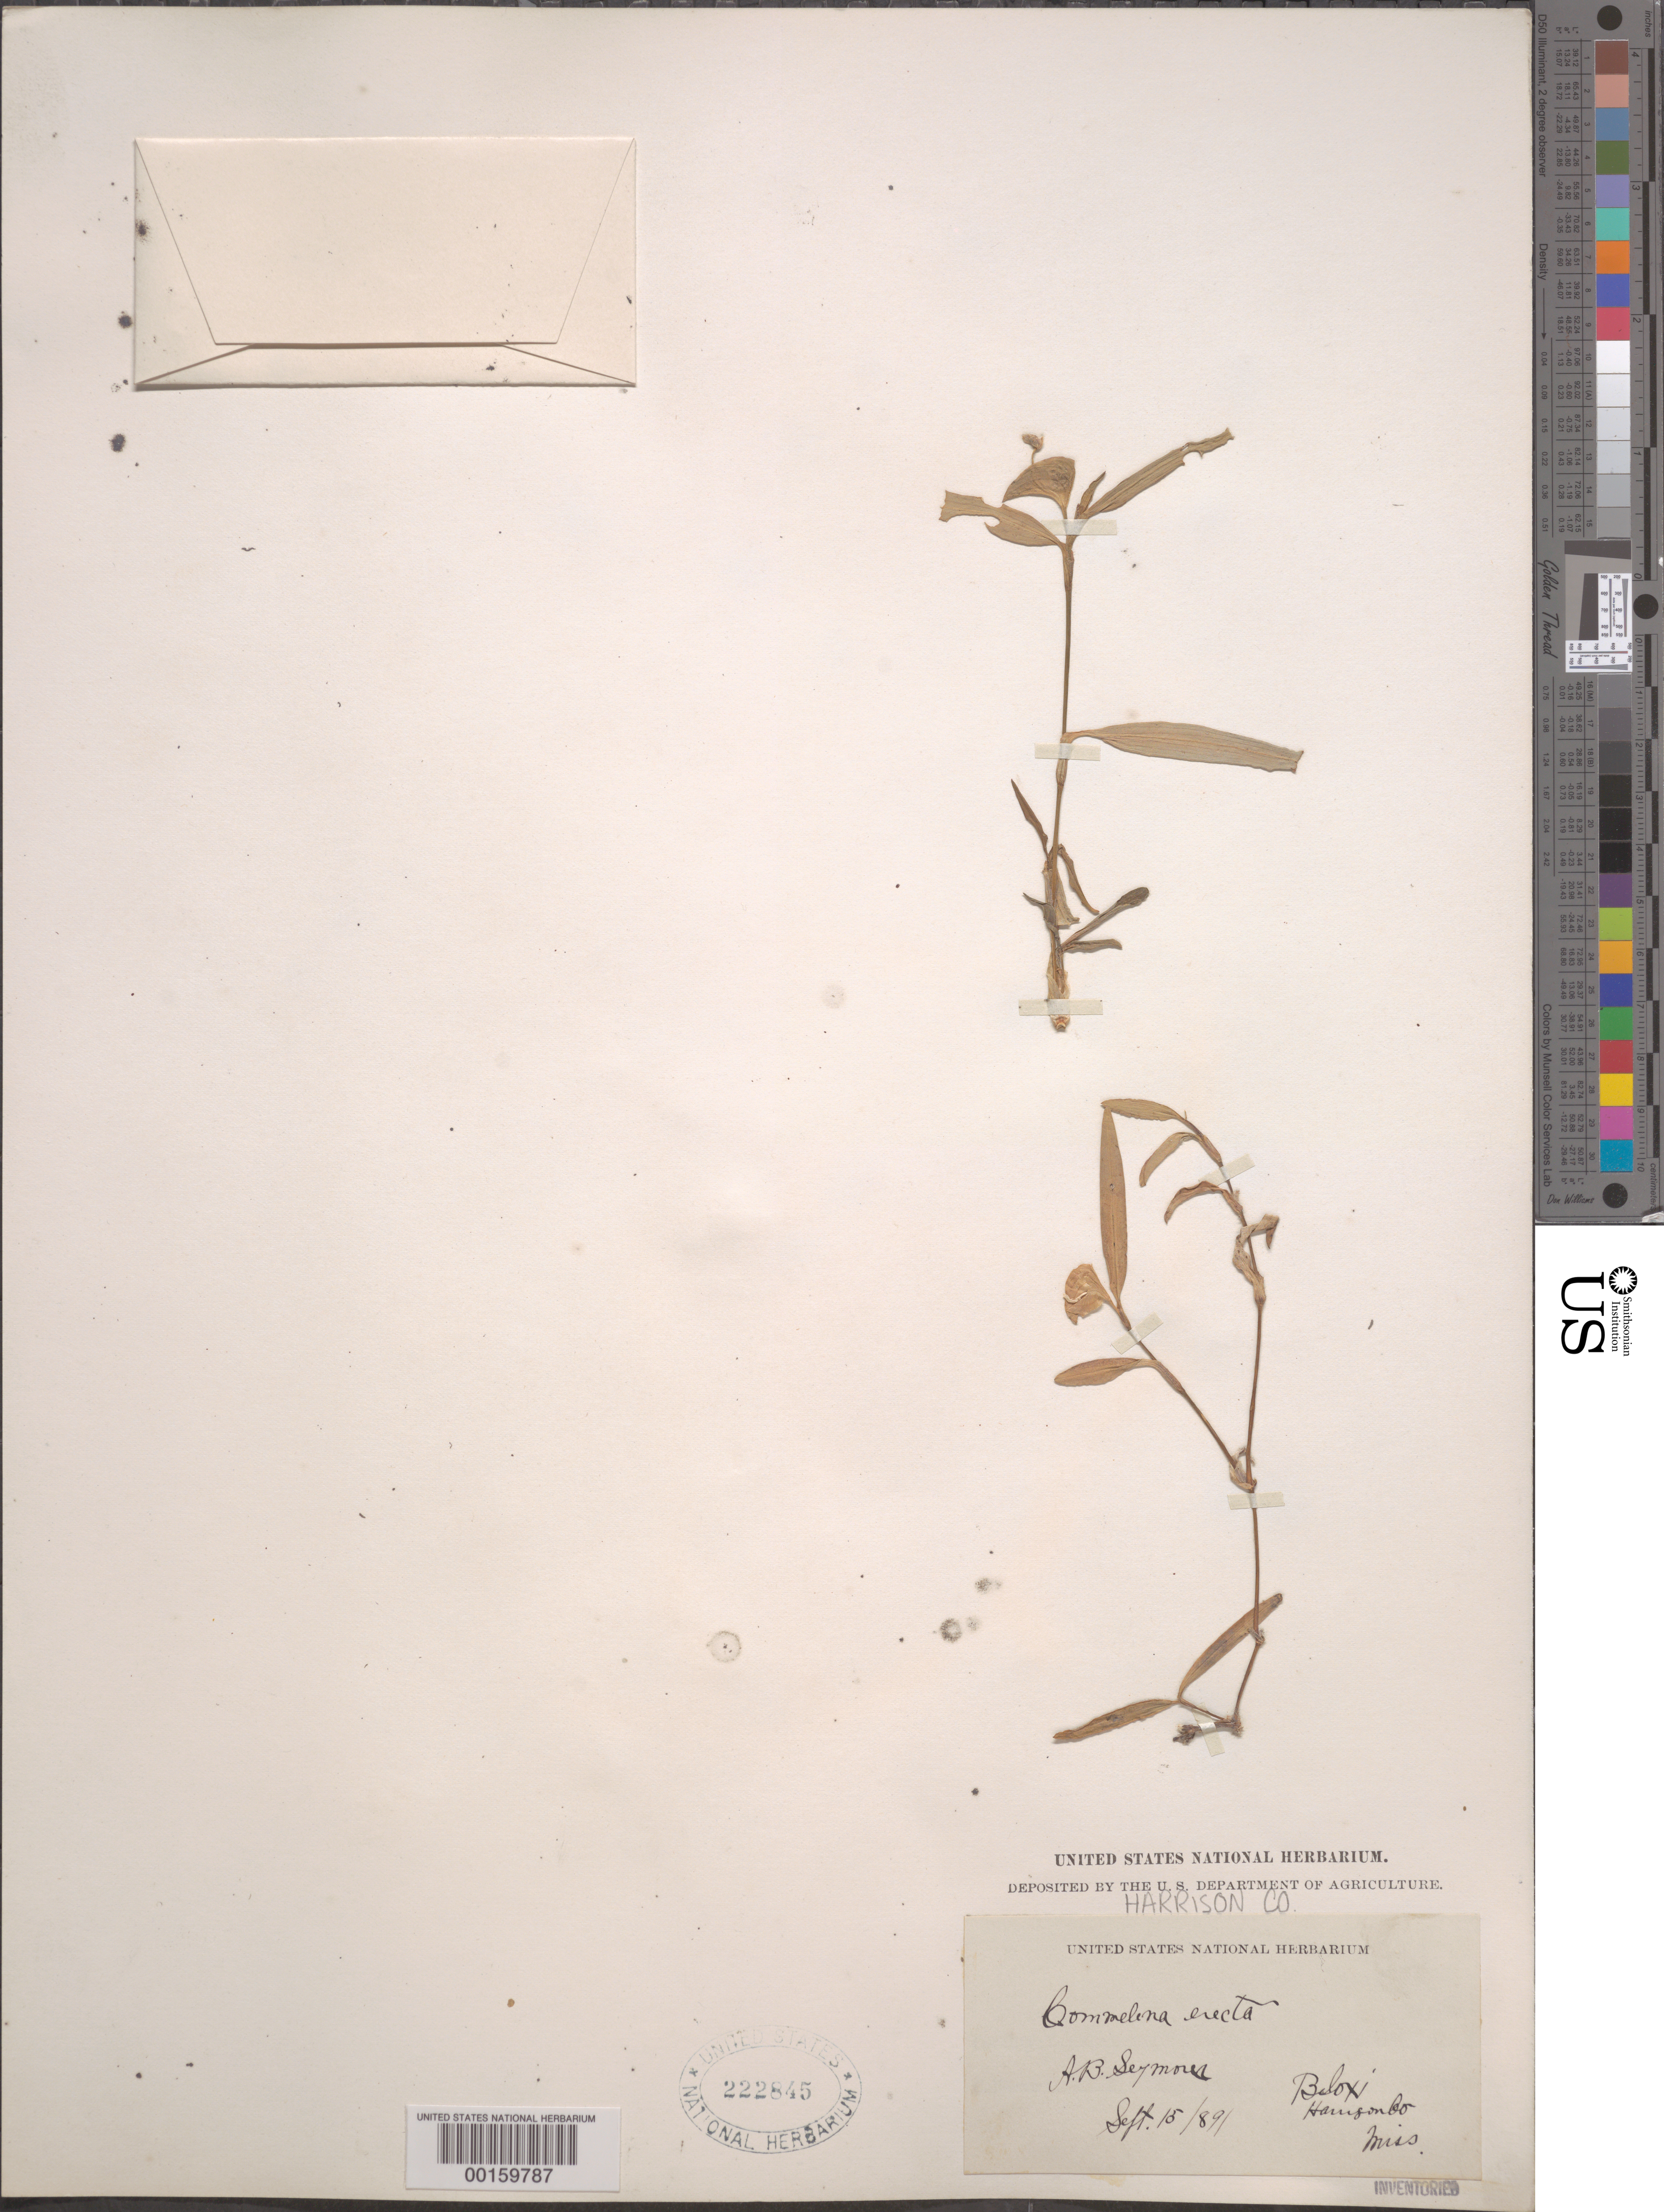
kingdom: Plantae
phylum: Tracheophyta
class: Liliopsida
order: Commelinales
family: Commelinaceae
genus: Commelina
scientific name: Commelina erecta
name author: L.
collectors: A. Seymour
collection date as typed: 15 Sep 1891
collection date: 1891-09-15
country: United States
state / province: Mississippi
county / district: Harrison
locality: Biloxi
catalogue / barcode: US 222845